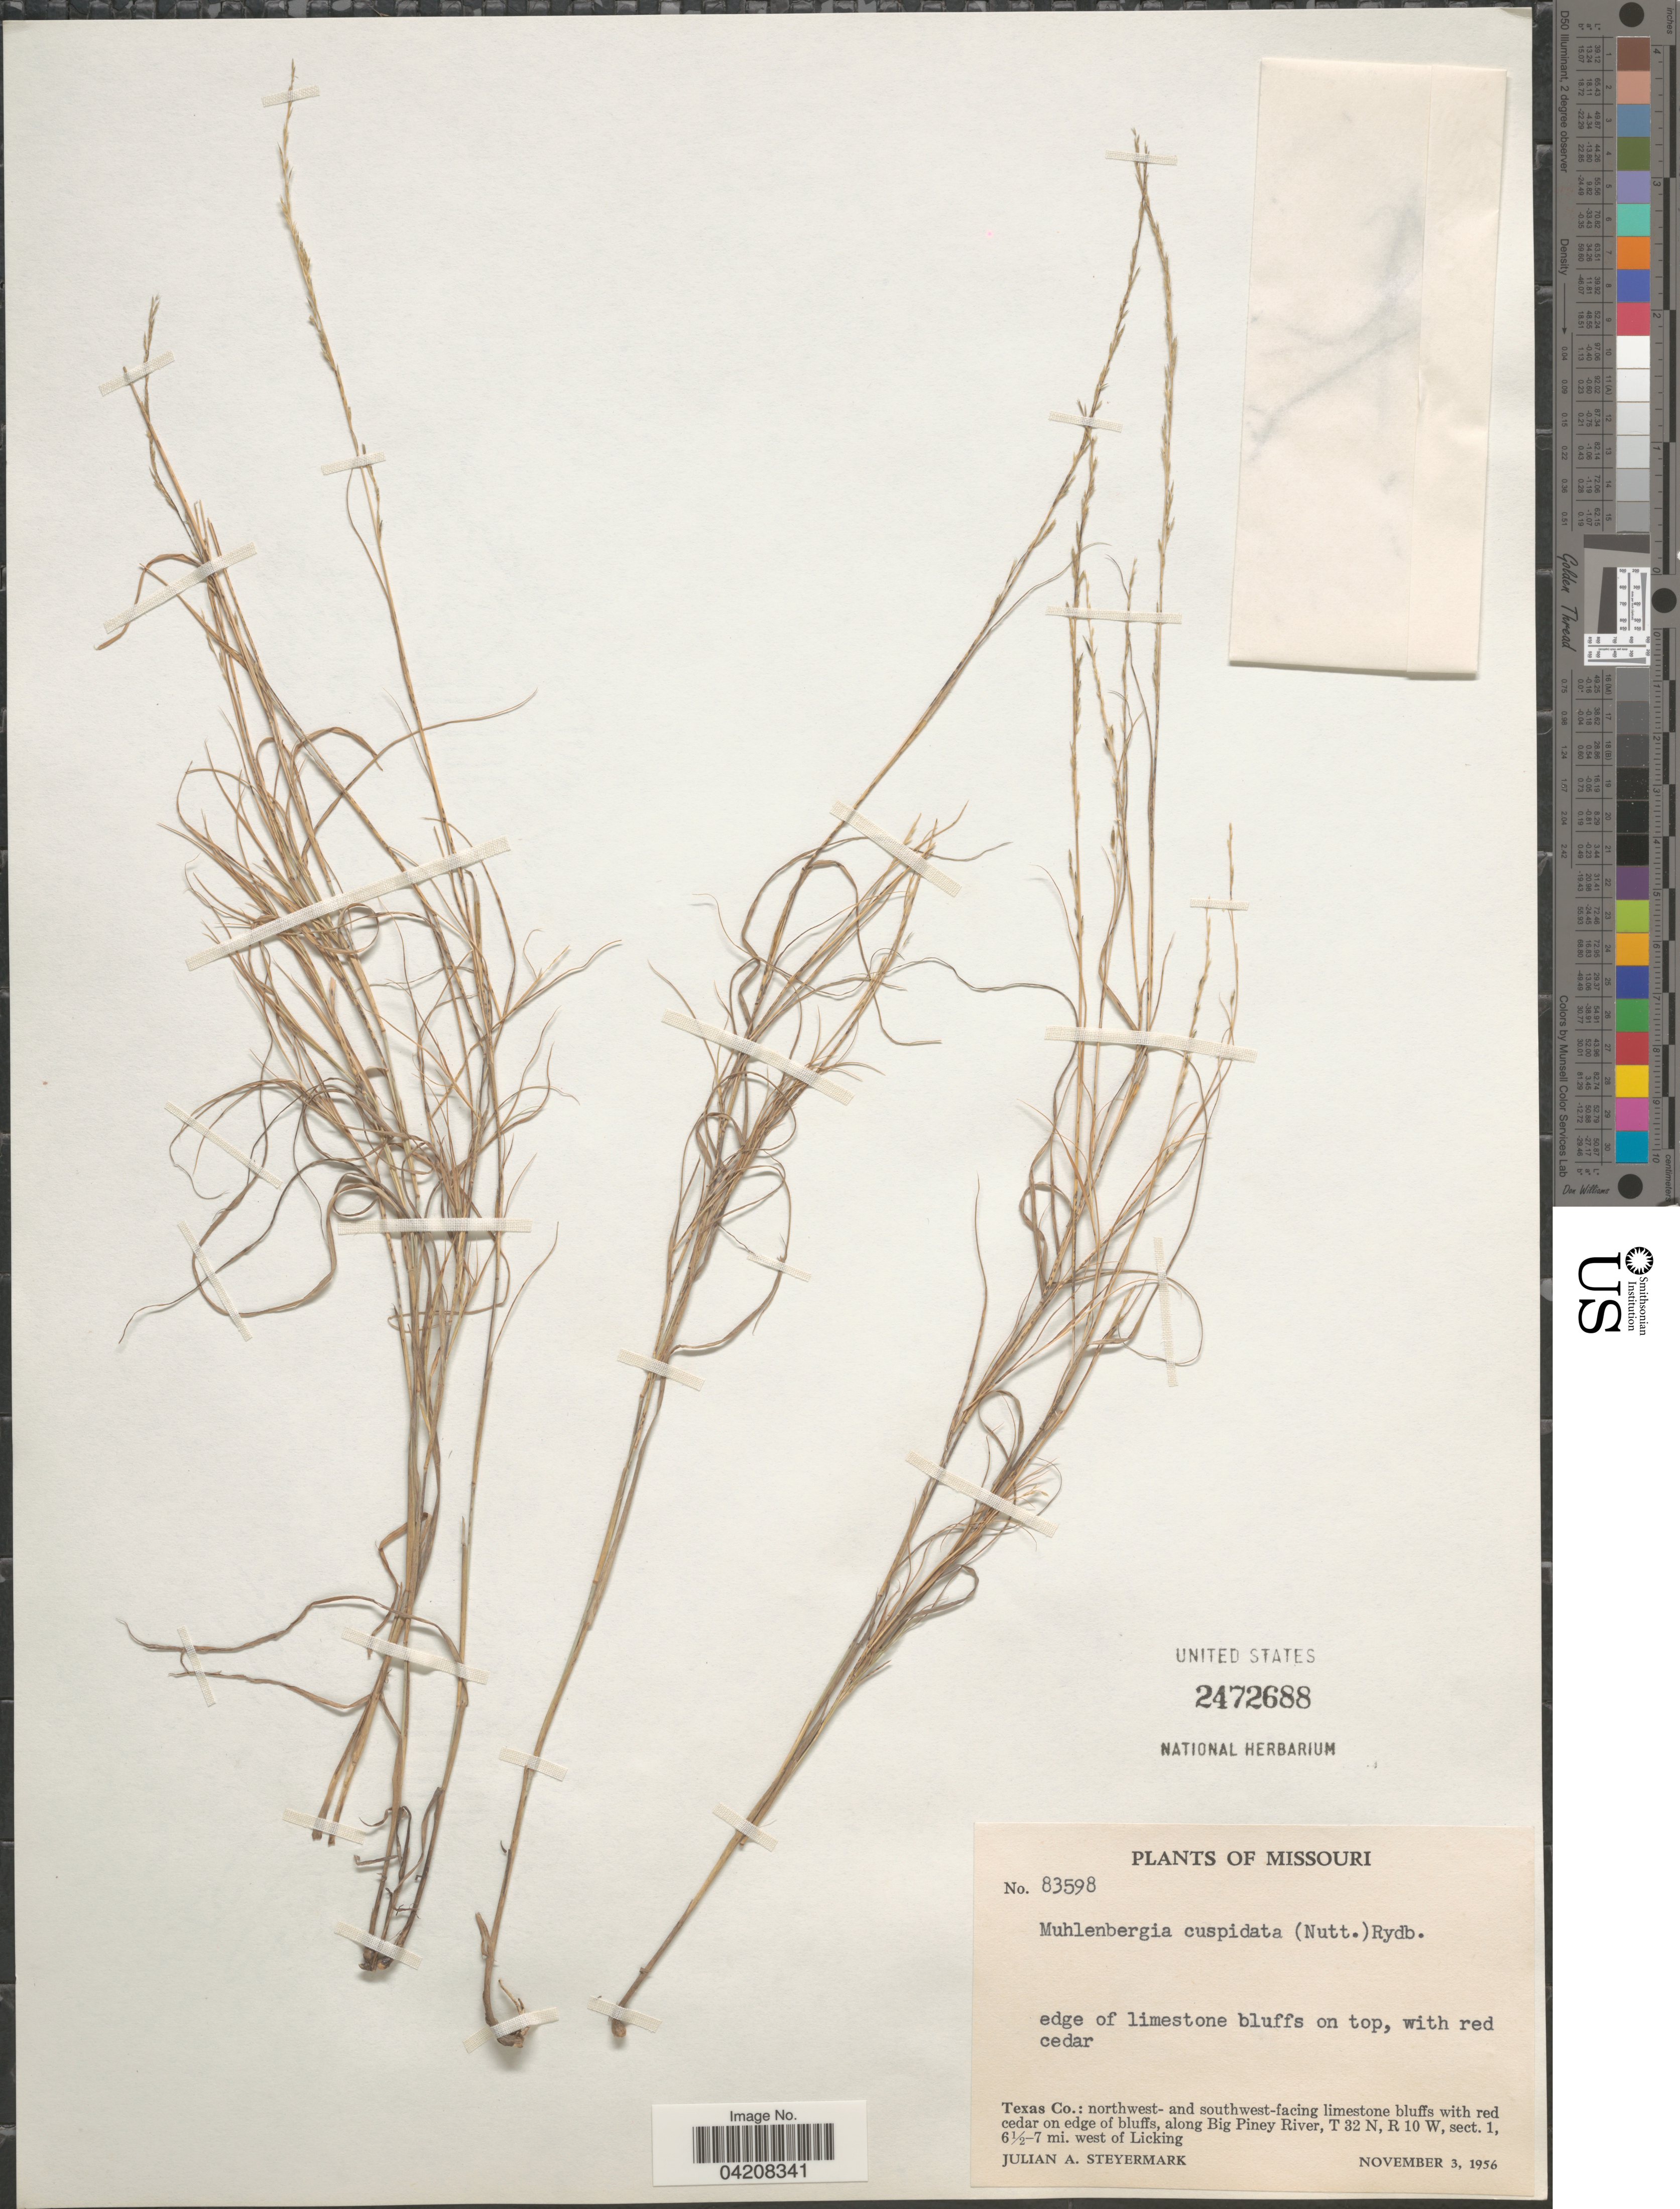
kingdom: Plantae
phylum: Tracheophyta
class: Liliopsida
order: Poales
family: Poaceae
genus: Muhlenbergia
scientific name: Muhlenbergia cuspidata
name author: (Torr. ex Hook.) Rydb.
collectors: J. Steyermark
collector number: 83598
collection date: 1956-11-03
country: United States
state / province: Missouri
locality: Texas Co.: northwest- and southwest-facing limestone bluffs with red cedar on edge of bluffs, along Big Piney River, T 32 N, R 10 W, sect. 1, 6½-7 mi. west of Licking.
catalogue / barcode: US 2472688